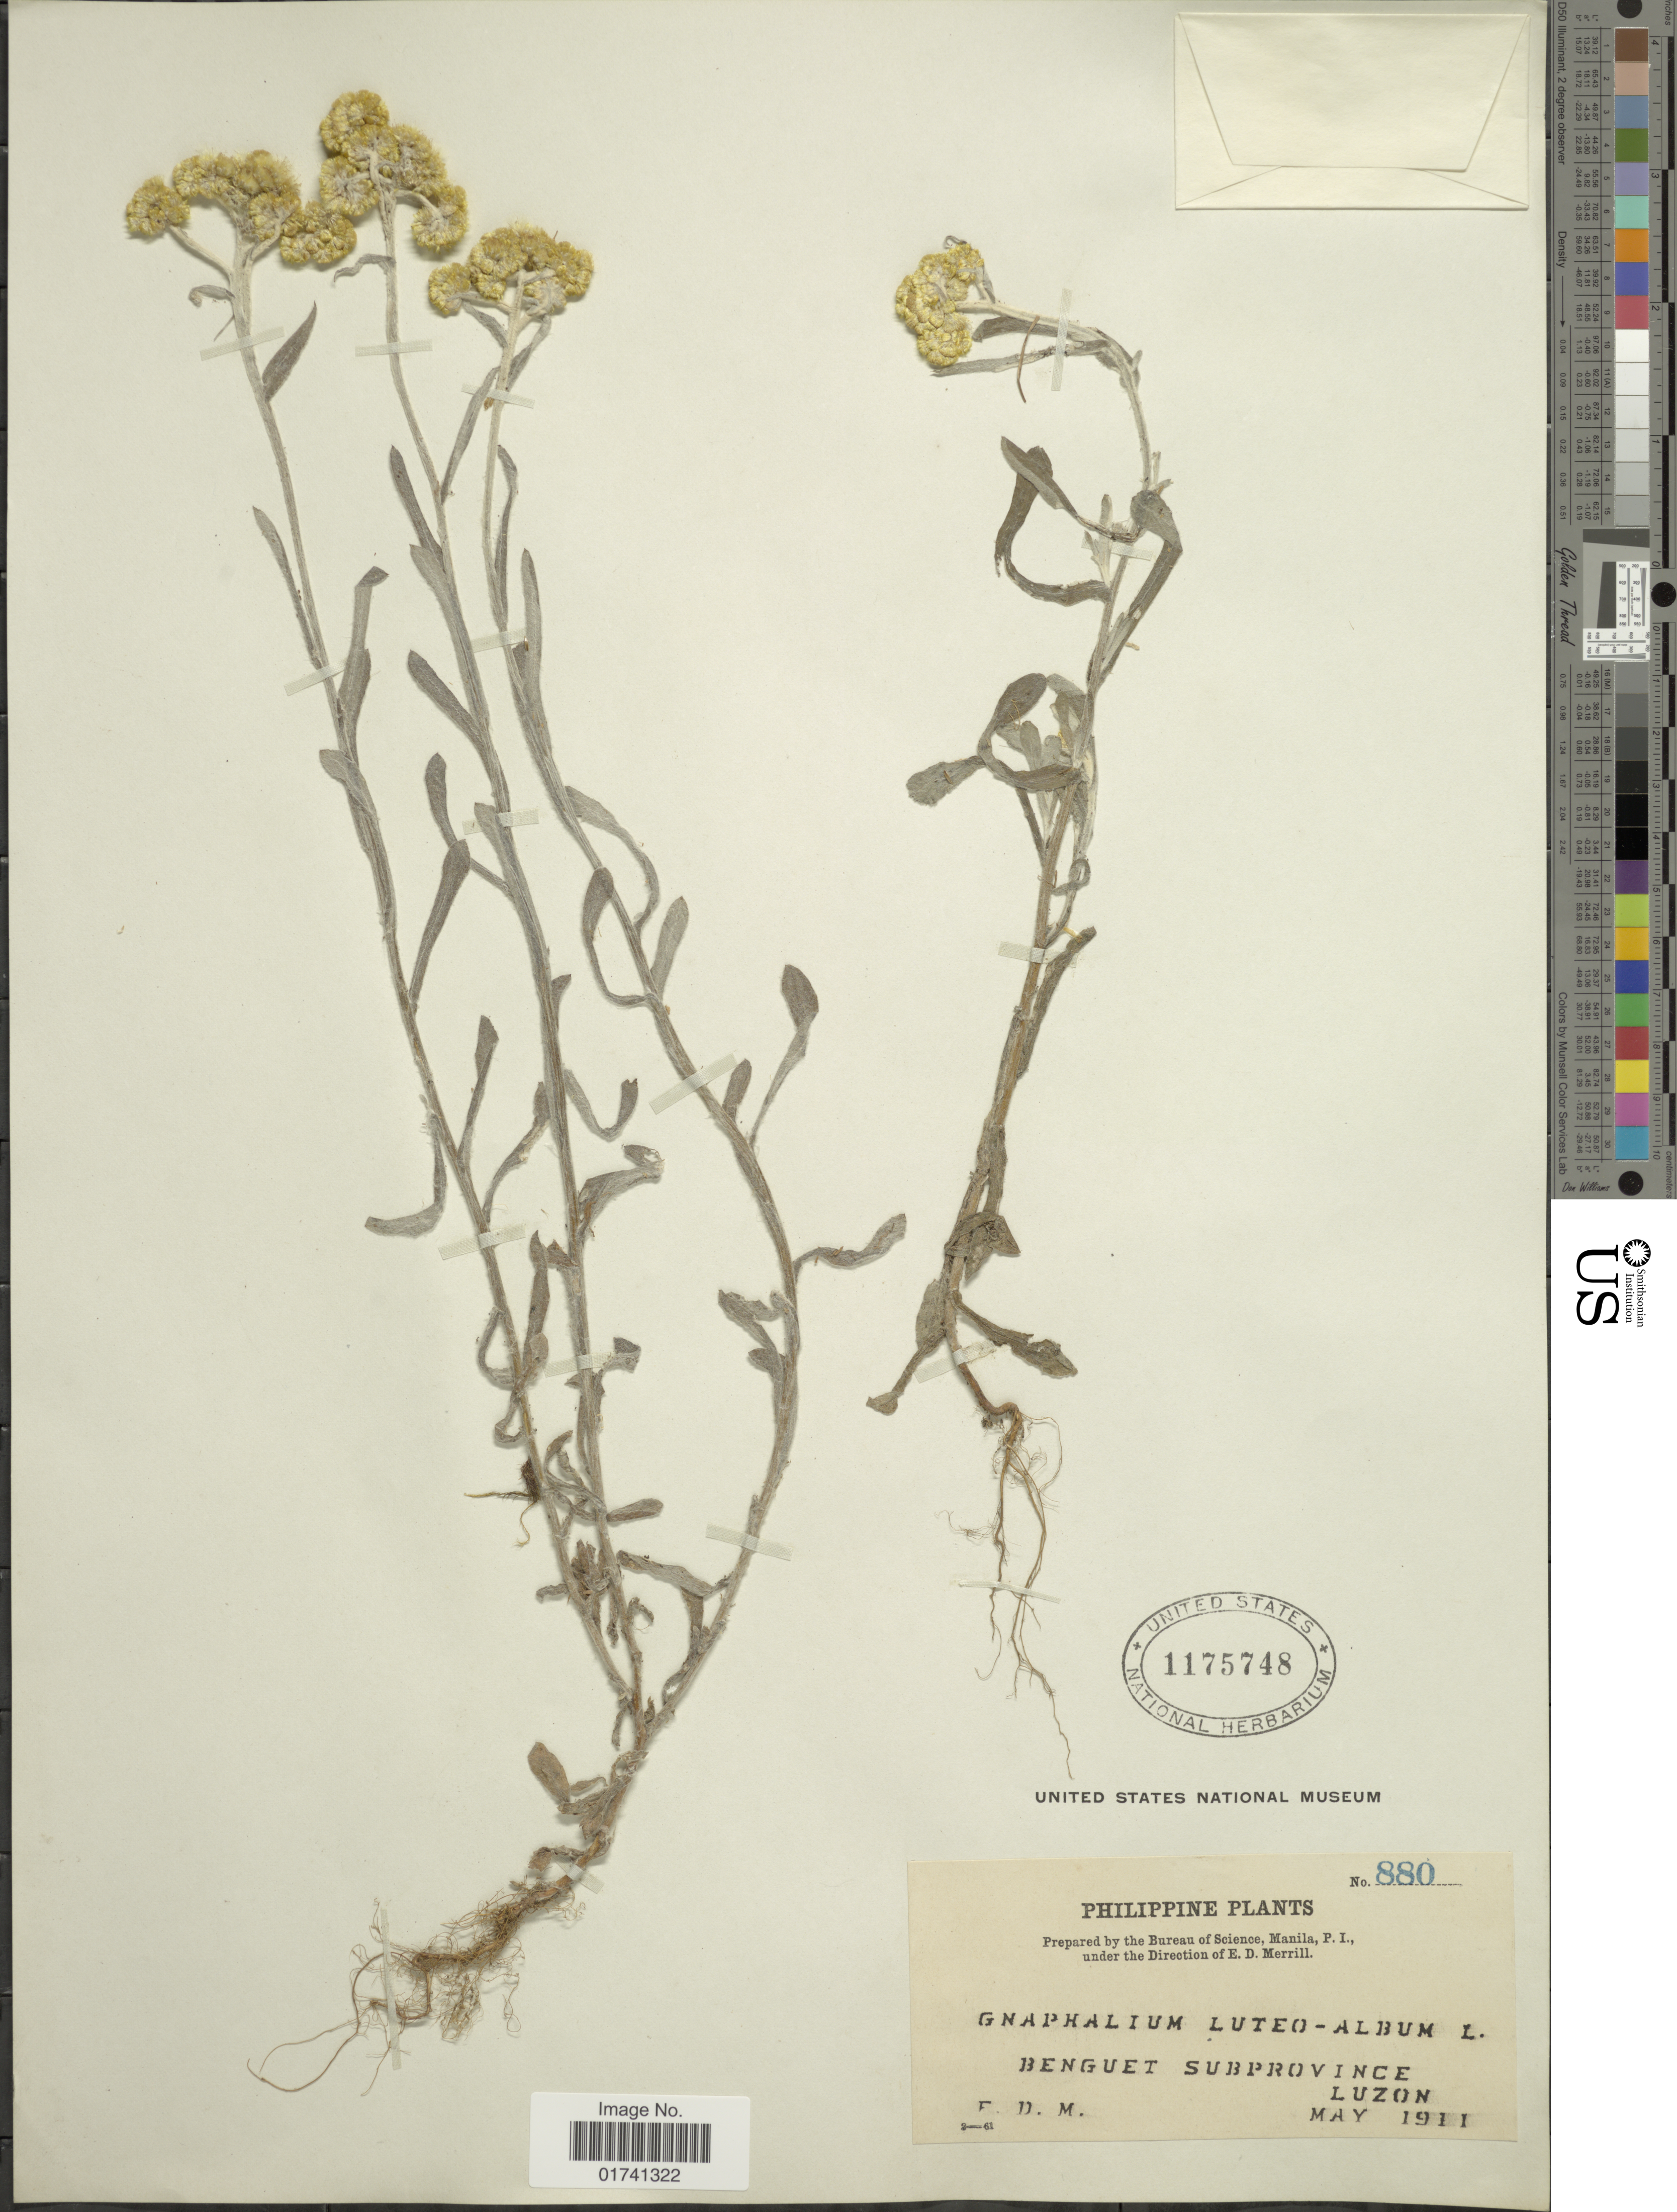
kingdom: Plantae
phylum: Tracheophyta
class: Magnoliopsida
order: Asterales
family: Asteraceae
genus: Laphangium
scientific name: Laphangium luteoalbum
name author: (L.) Tzvelev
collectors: E. D. Merrill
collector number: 880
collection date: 1911-05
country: Philippines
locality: Luzon, Benguet subprovince.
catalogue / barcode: US 1175748